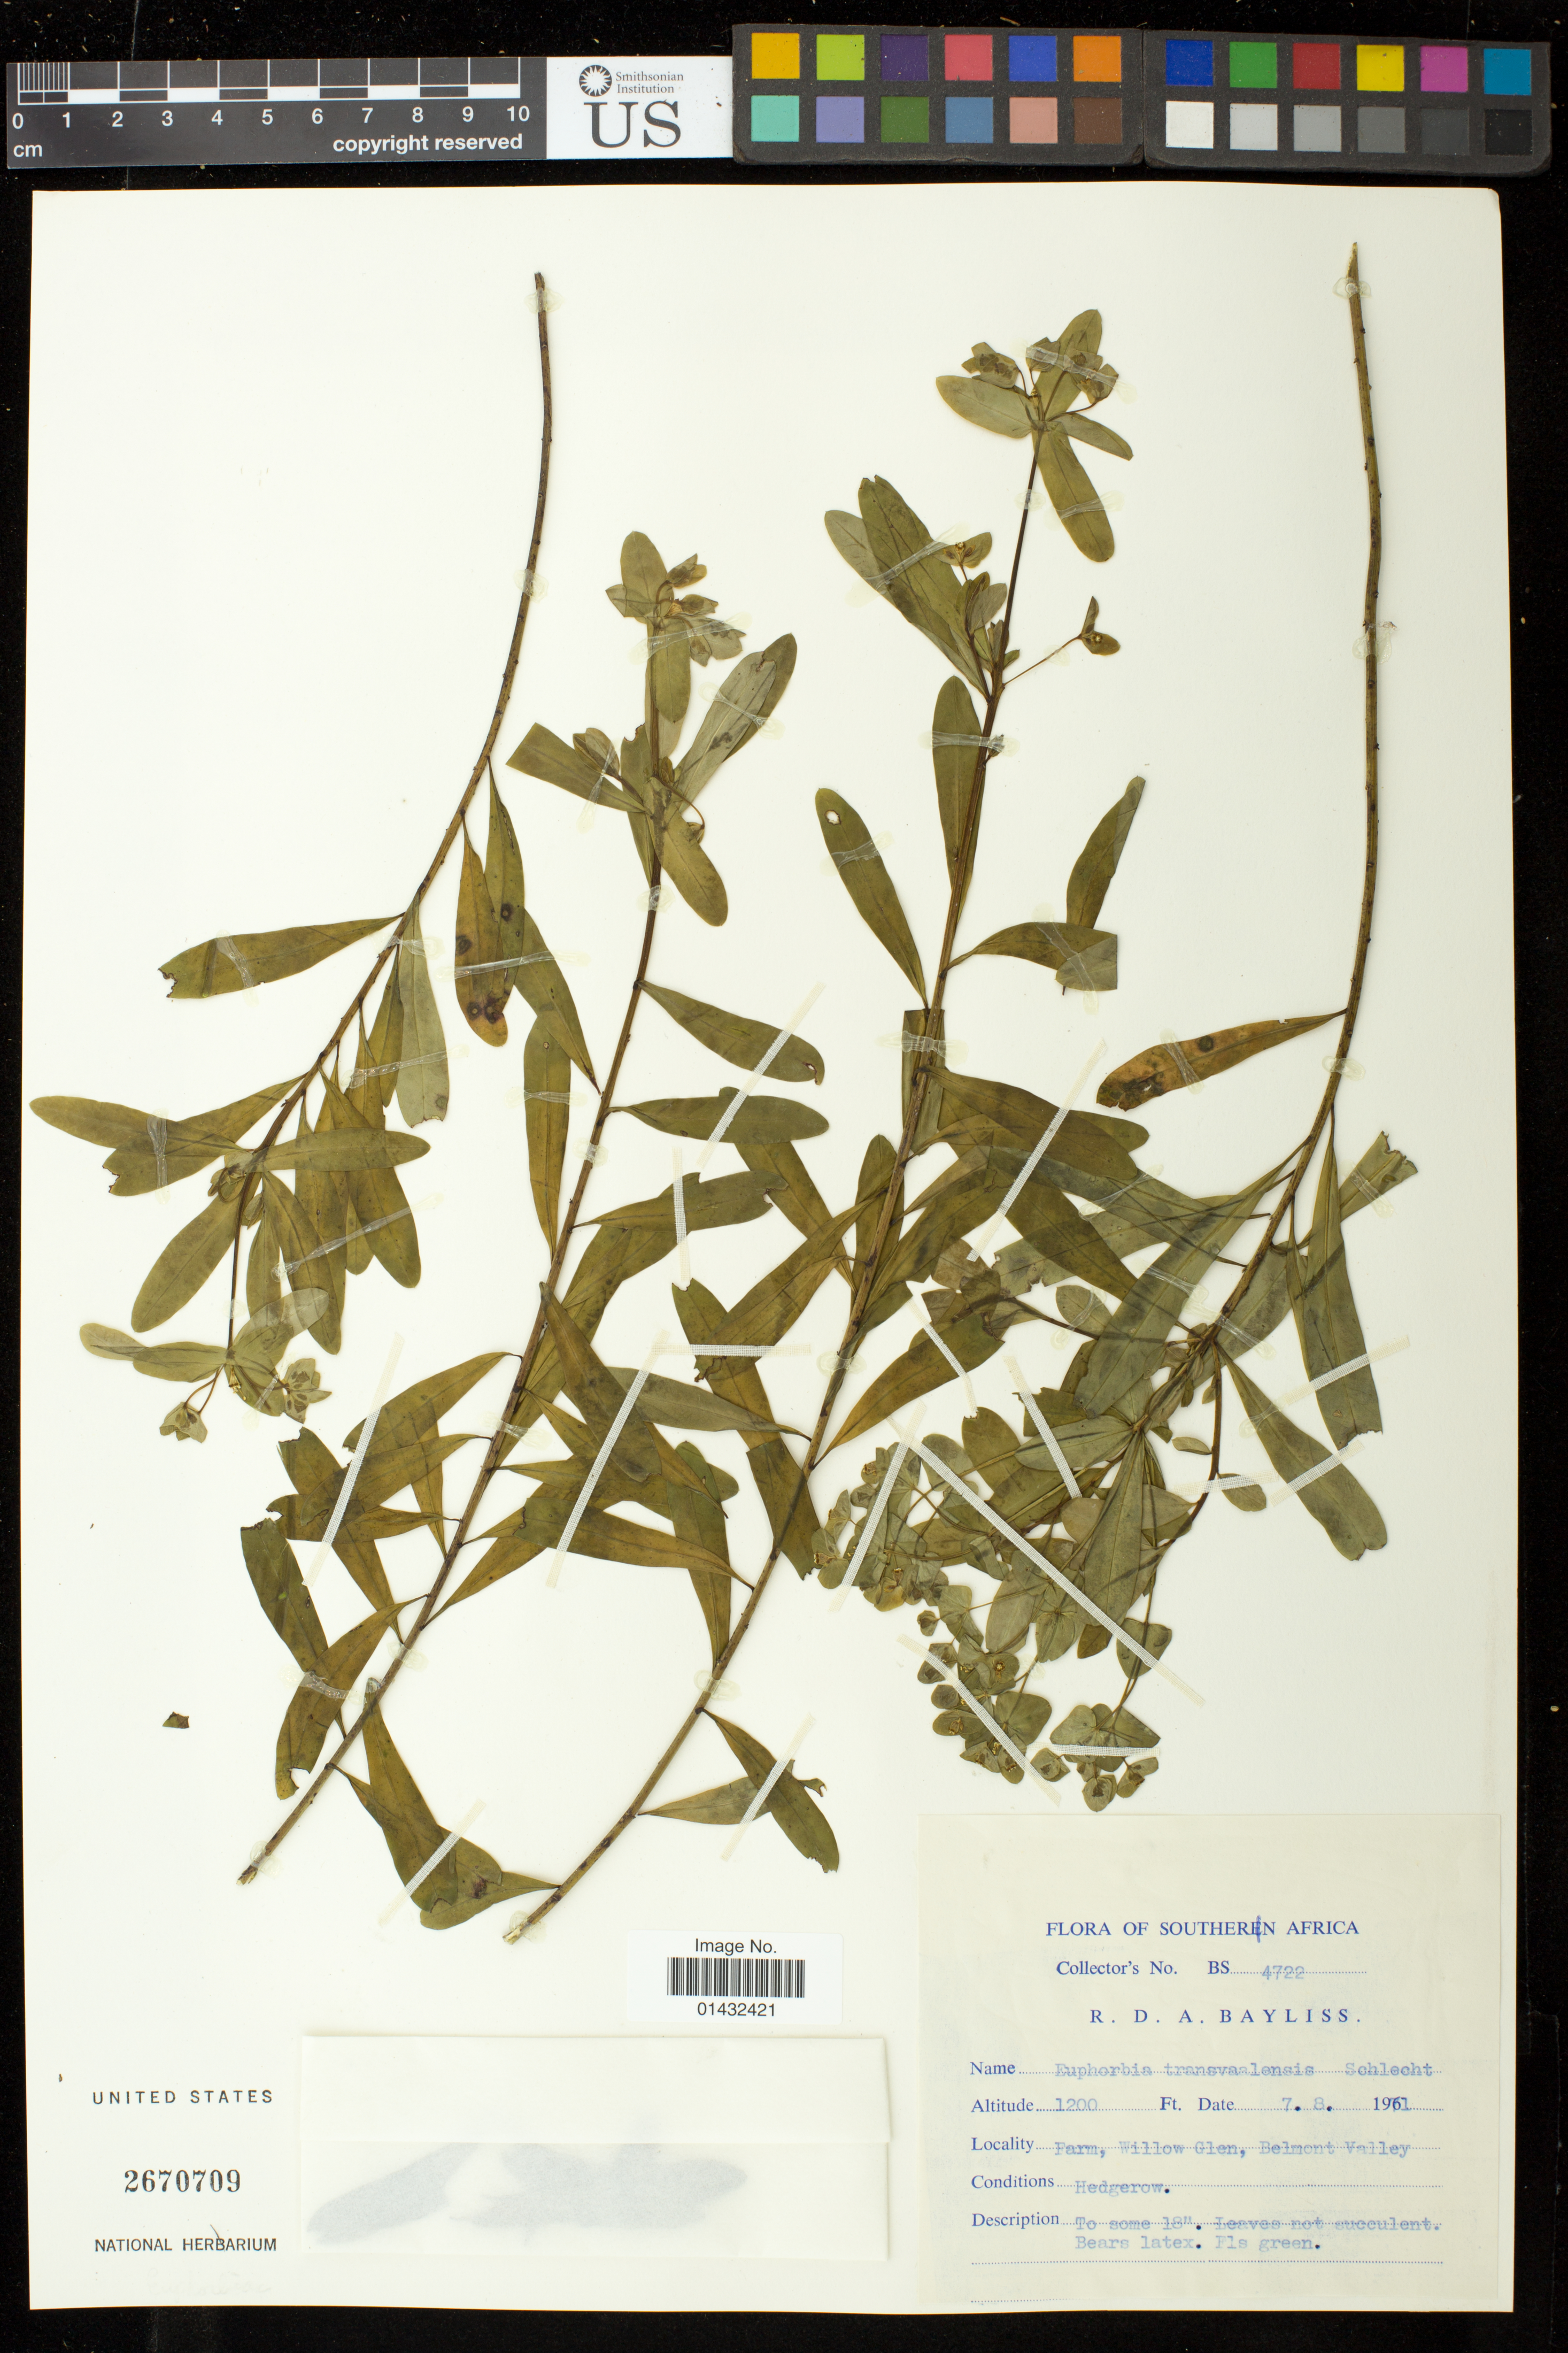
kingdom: Plantae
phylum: Tracheophyta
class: Magnoliopsida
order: Malpighiales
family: Euphorbiaceae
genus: Euphorbia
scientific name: Euphorbia transvaalensis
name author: Schltr.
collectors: R. Bayliss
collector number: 4722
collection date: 1961-08-07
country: South Africa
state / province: Eastern Cape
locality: Farm, Willow Glen, Belmont Valley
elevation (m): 366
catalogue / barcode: US 2670709